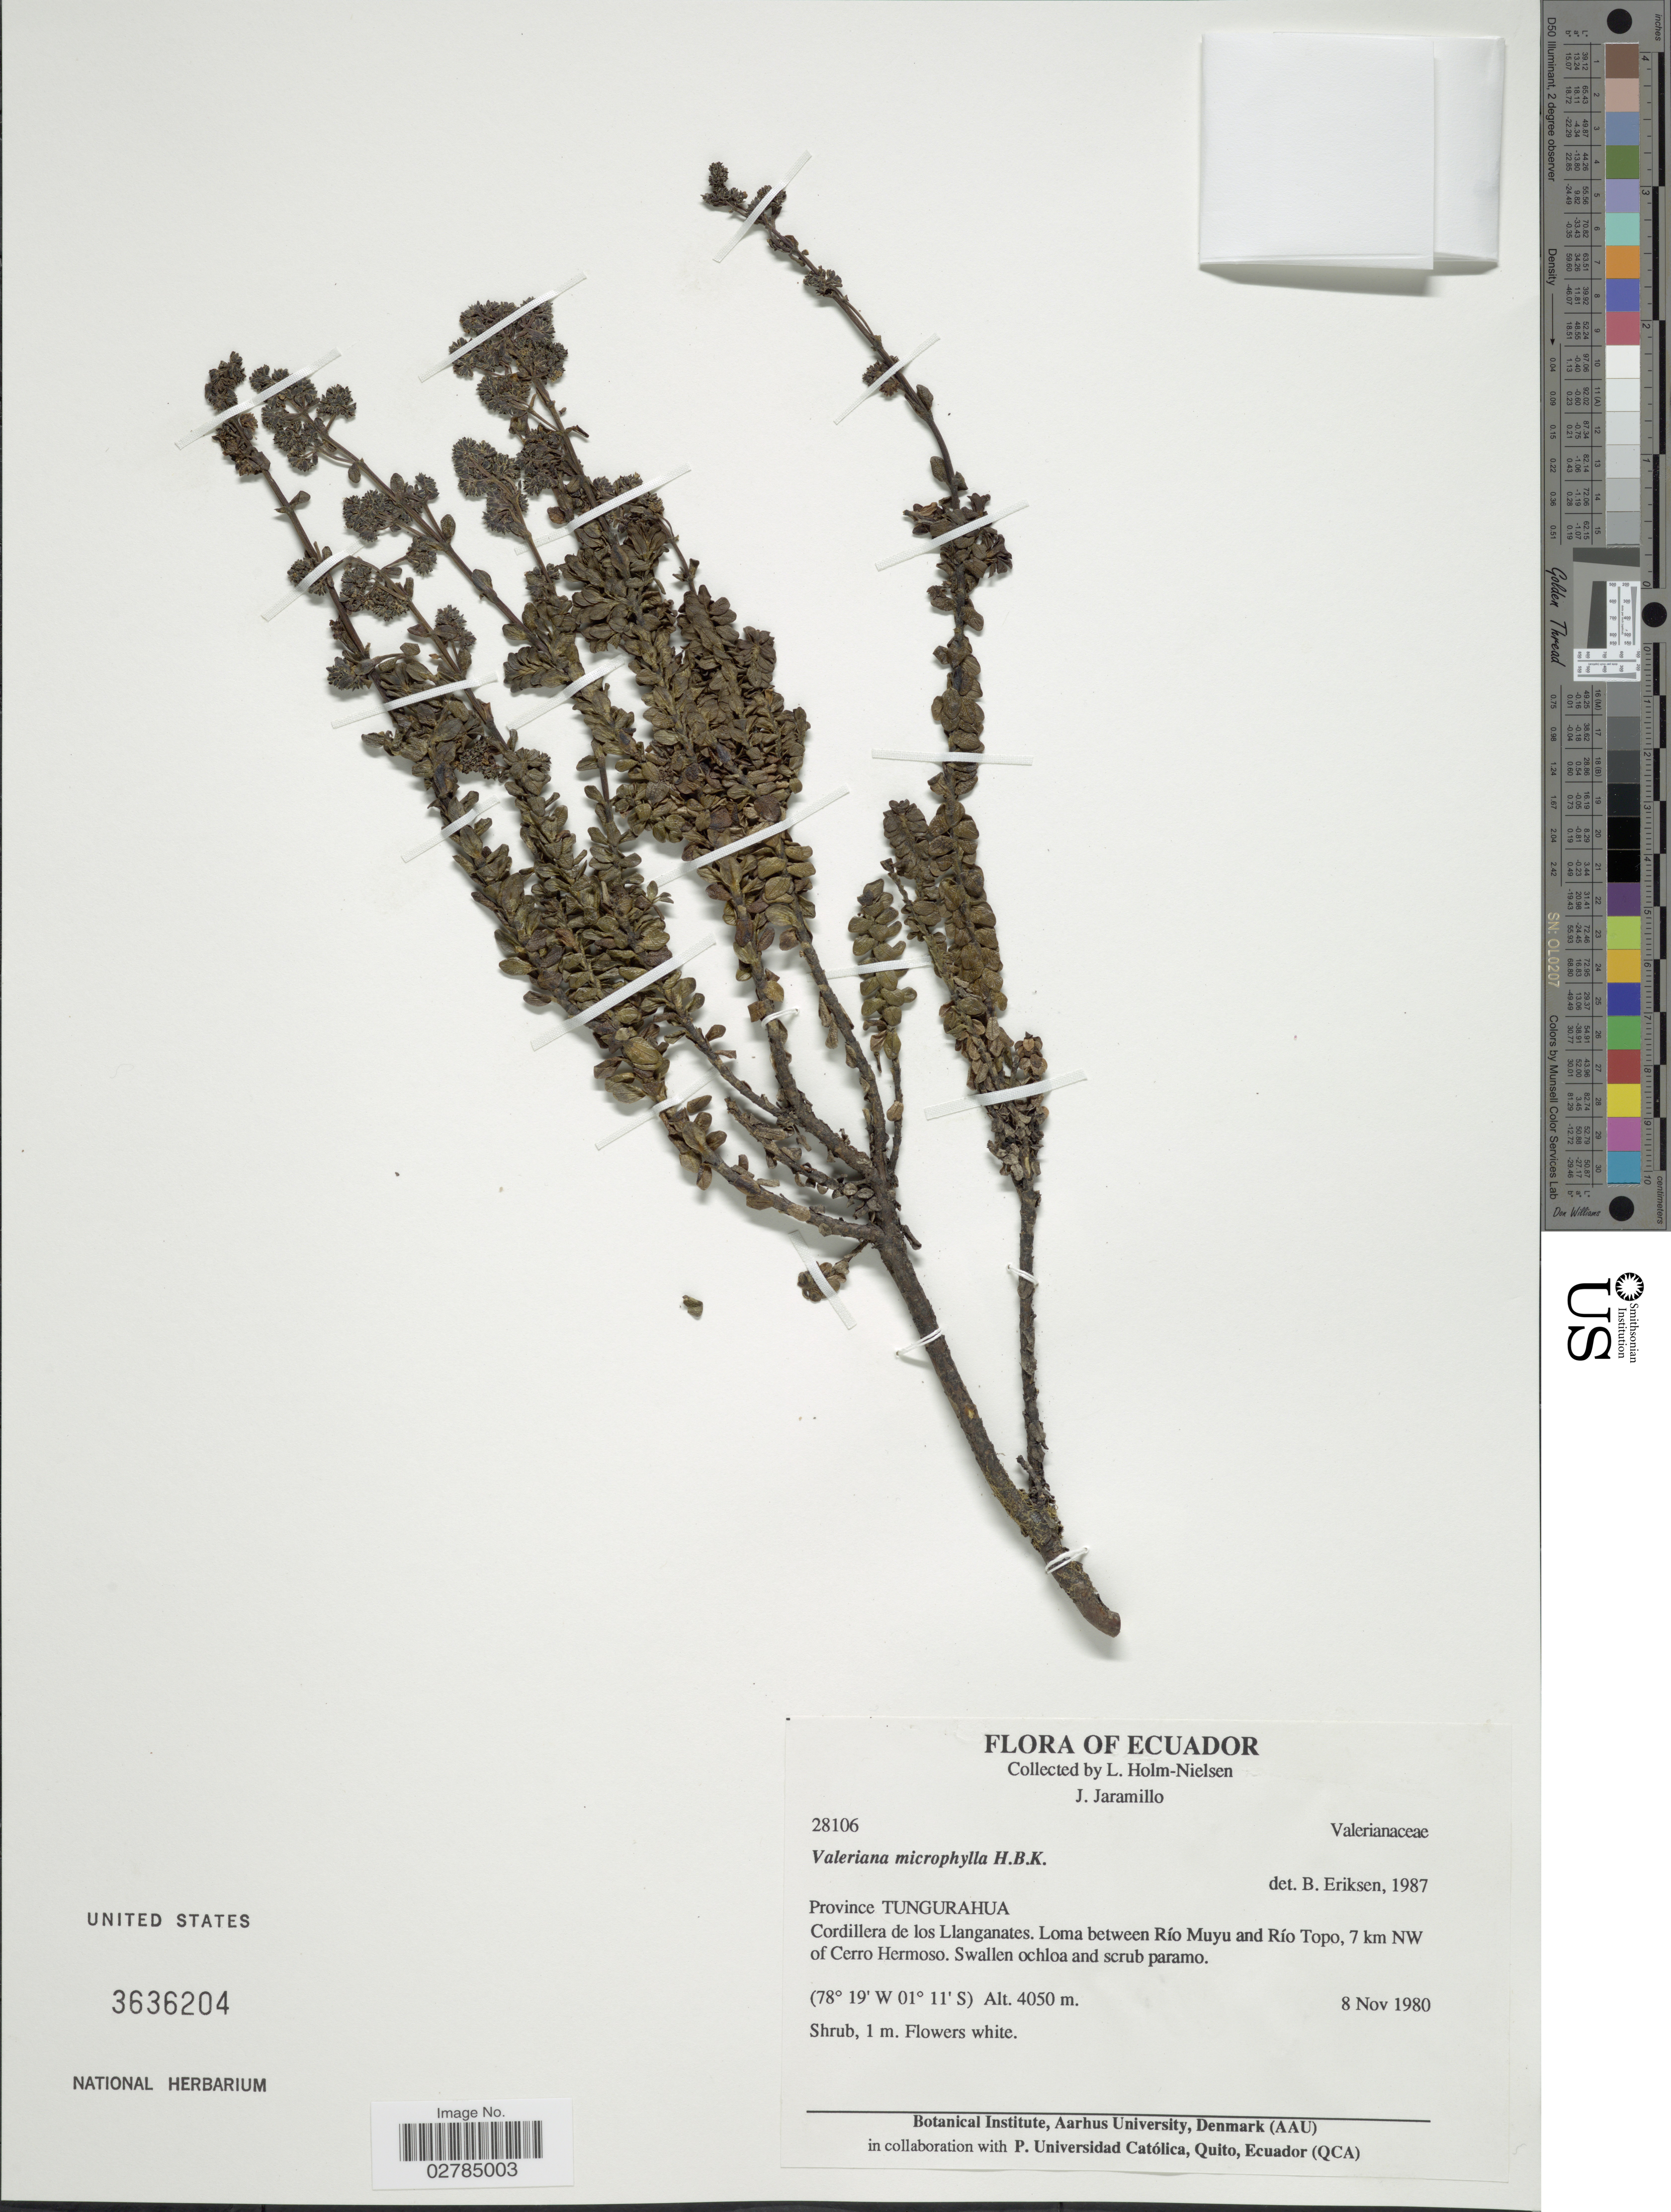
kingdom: Plantae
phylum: Tracheophyta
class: Magnoliopsida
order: Dipsacales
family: Caprifoliaceae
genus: Valeriana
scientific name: Valeriana microphylla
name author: Kunth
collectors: L. Holm-Nielsen & J. Jaramillo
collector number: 28106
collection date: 1980-11-08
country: Ecuador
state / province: Tungurahua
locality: Cordillera de los Llanganates, Loma between Río Muyu and Río Topo, 7 km NW of Cerro Hermoso.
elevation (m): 4050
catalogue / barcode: US 3636204